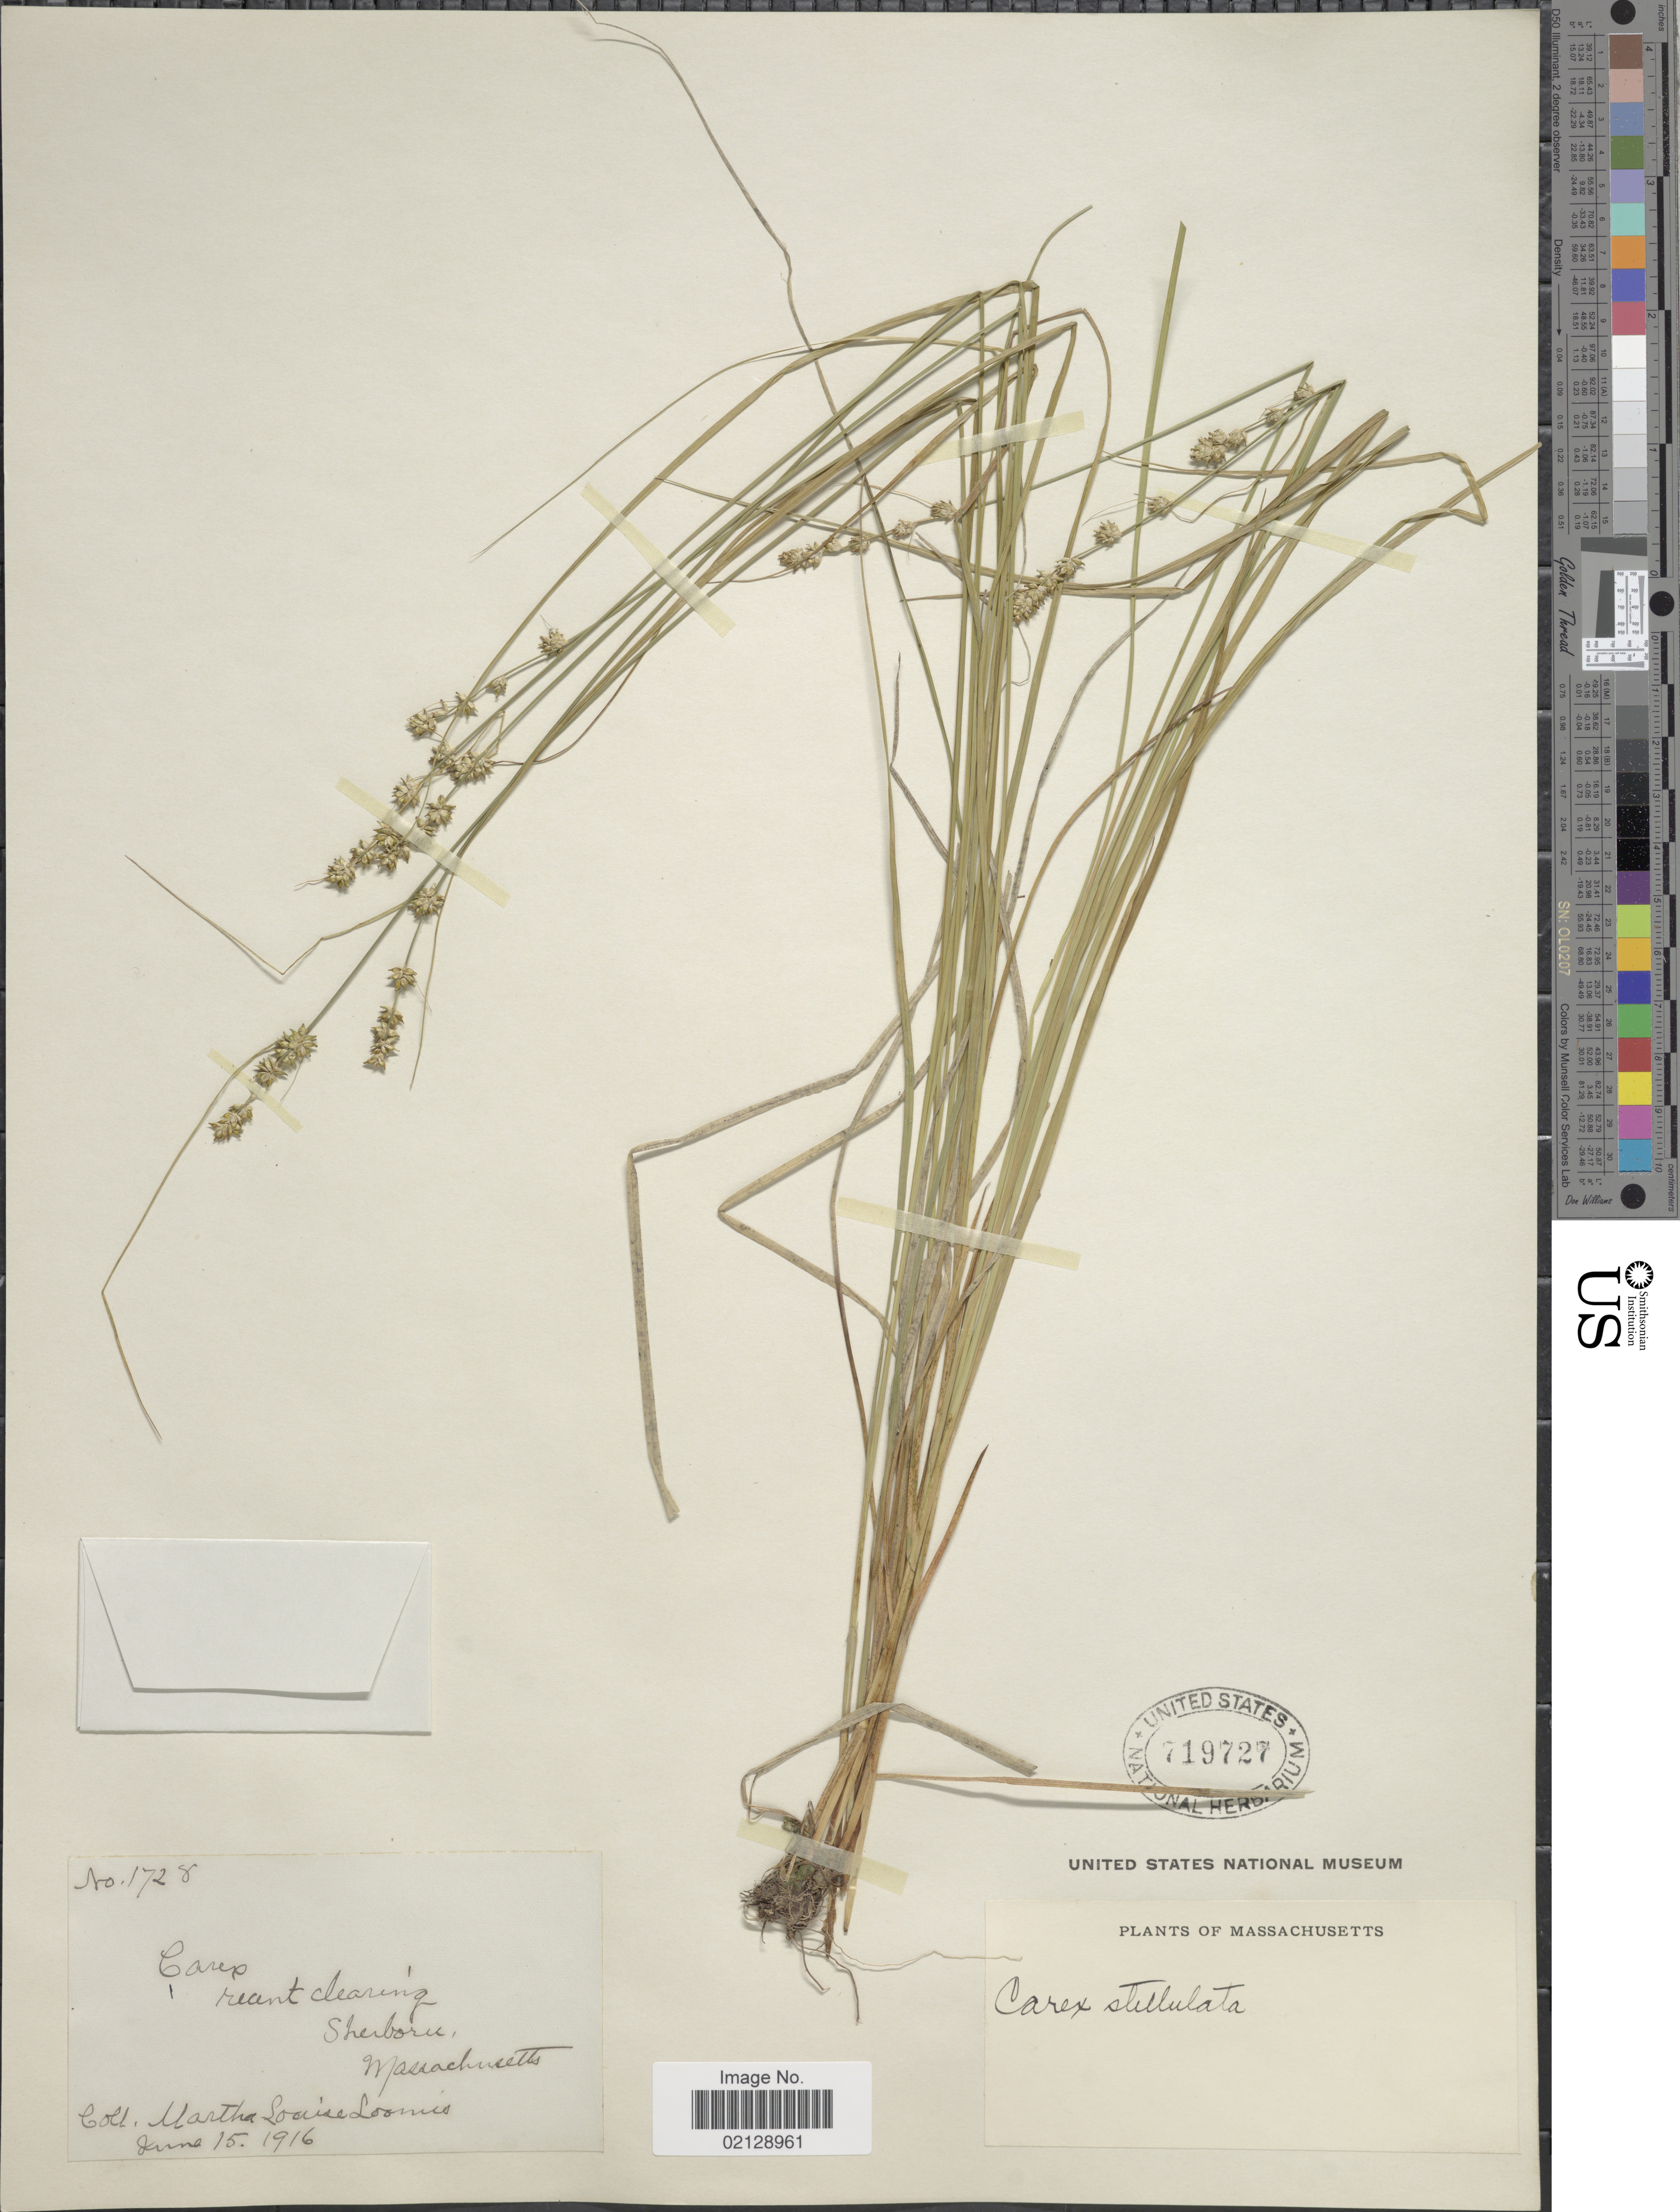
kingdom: Plantae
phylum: Tracheophyta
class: Liliopsida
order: Poales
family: Cyperaceae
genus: Carex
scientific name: Carex echinata subsp. echinata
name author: Murray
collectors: M. L. Loomis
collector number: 1728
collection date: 1916-06-15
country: United States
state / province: Massachusetts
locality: Sherborn, Massachusetts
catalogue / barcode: US 719727